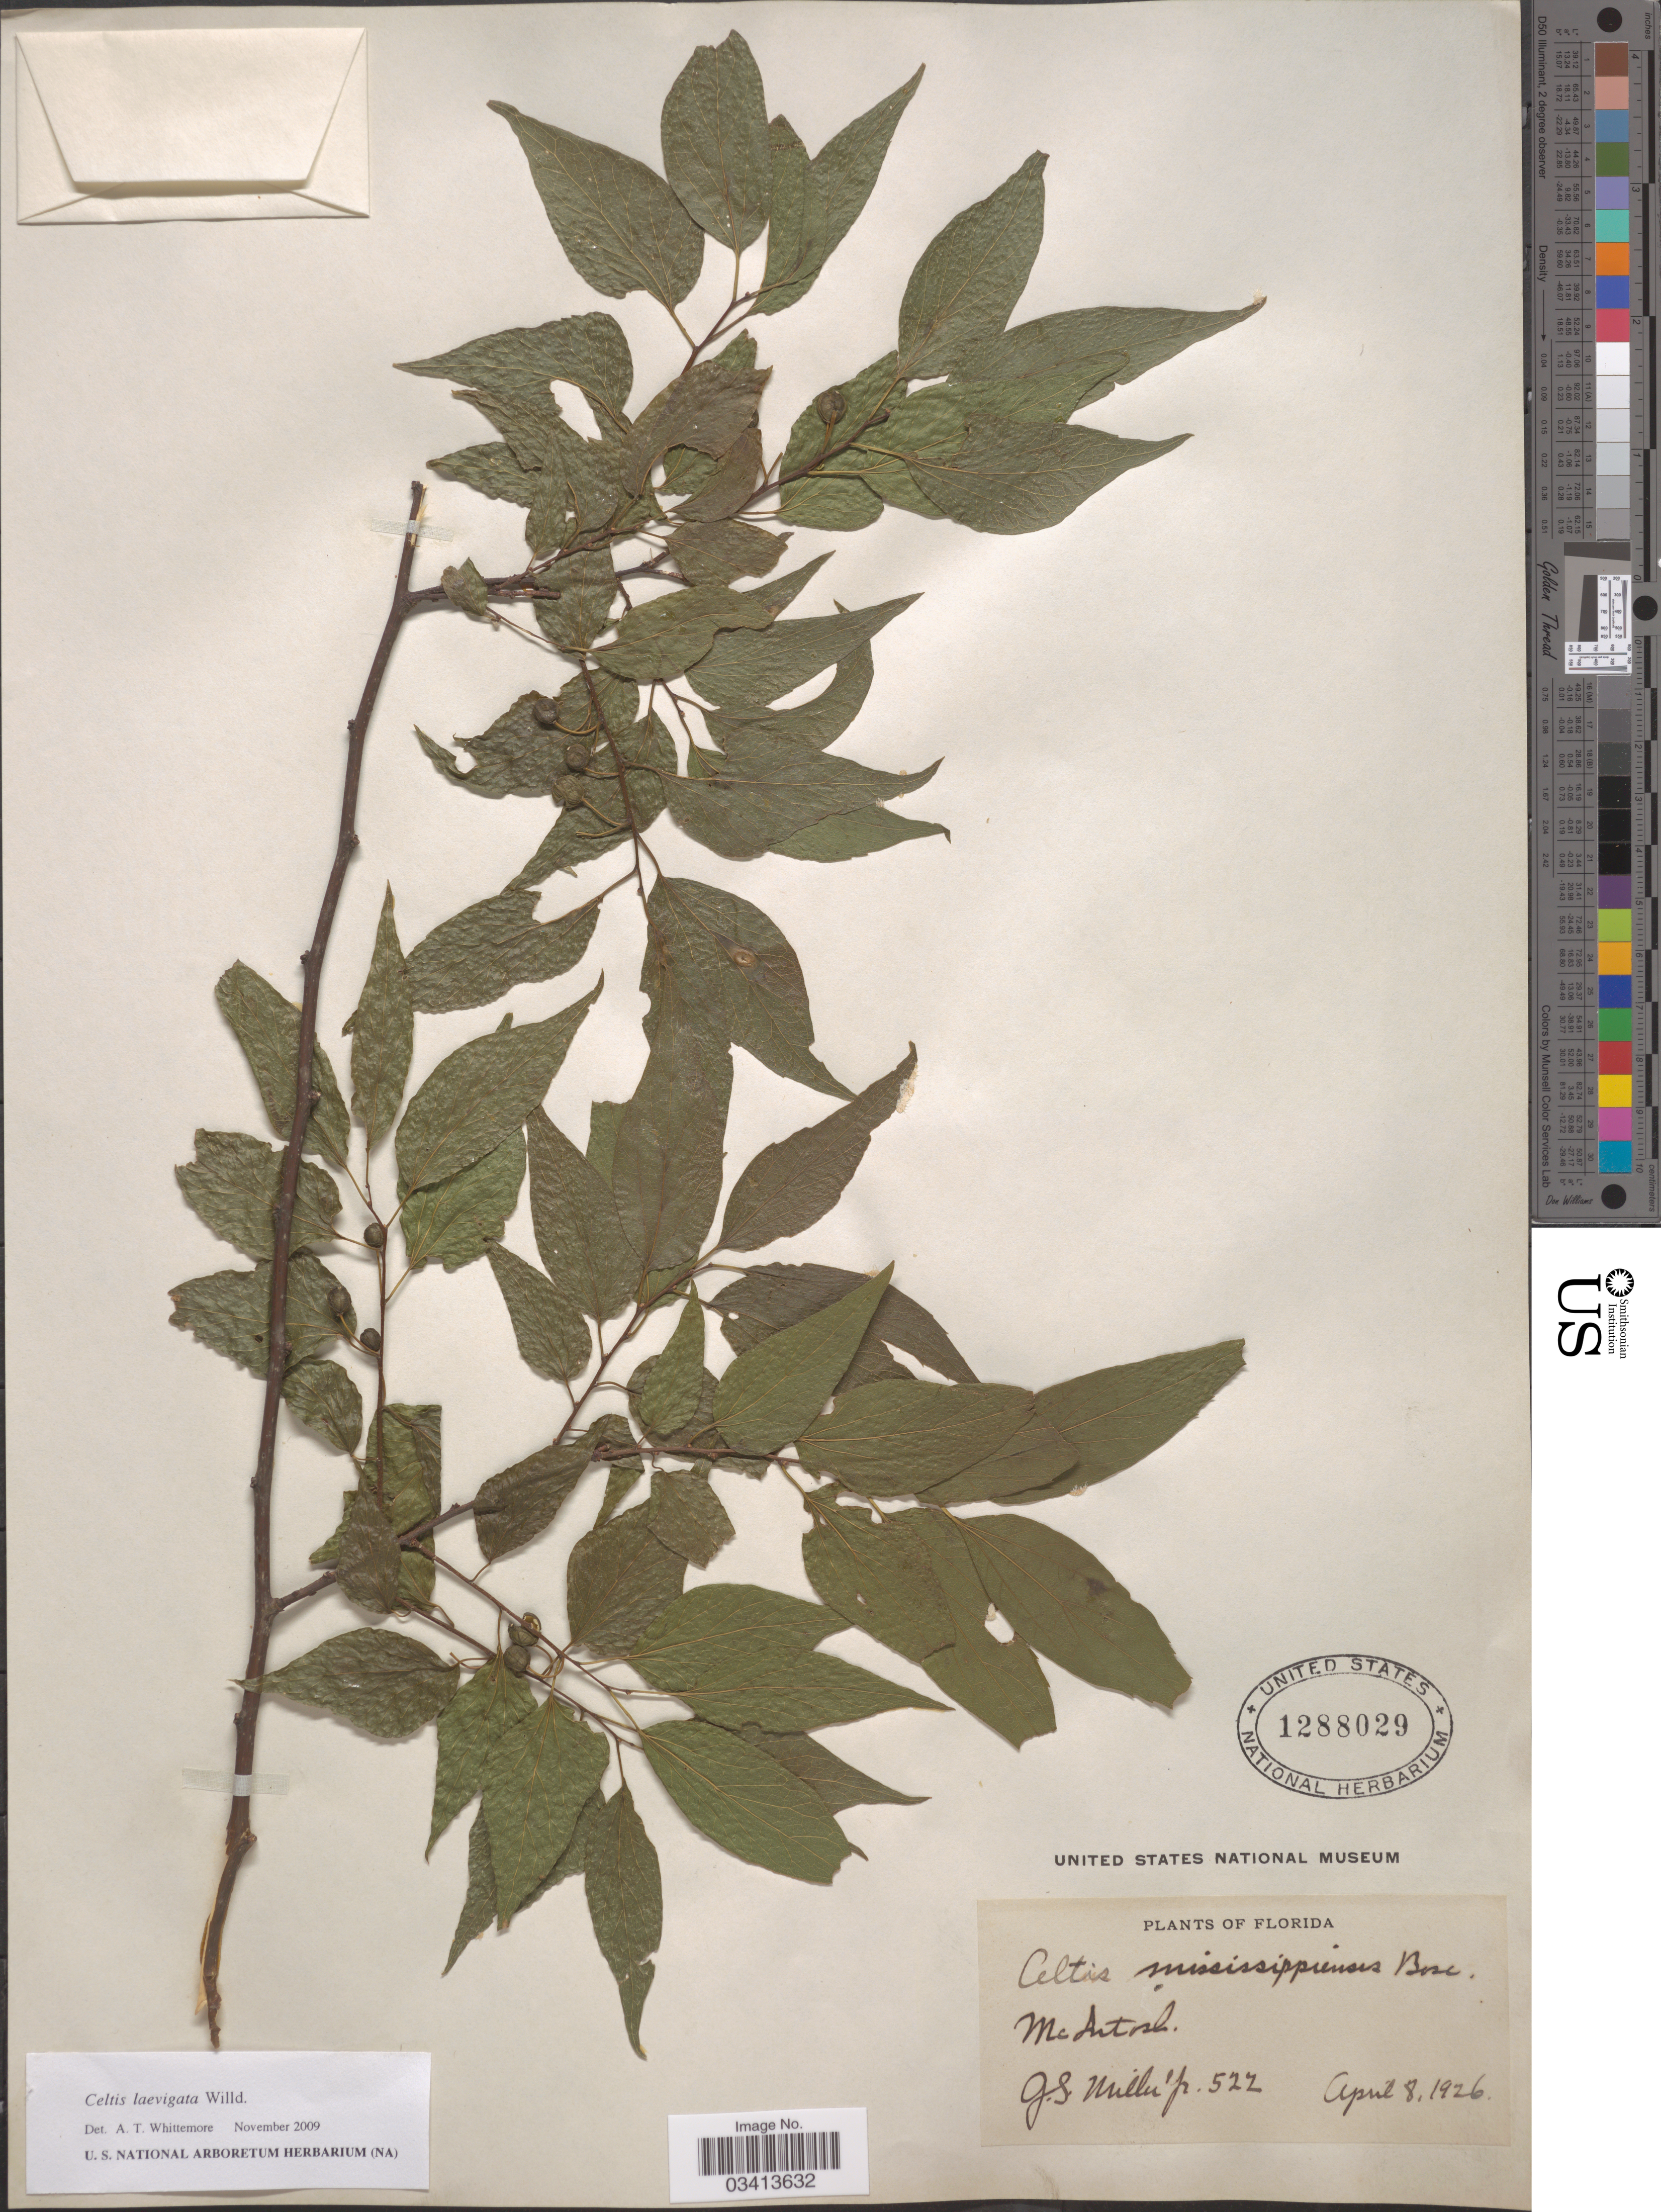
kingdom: Plantae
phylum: Tracheophyta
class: Magnoliopsida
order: Rosales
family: Cannabaceae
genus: Celtis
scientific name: Celtis laevigata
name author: Willd.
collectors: G. S. Miller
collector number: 522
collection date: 1926-04-08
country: United States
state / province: Florida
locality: McIntosh.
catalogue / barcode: US 1288029